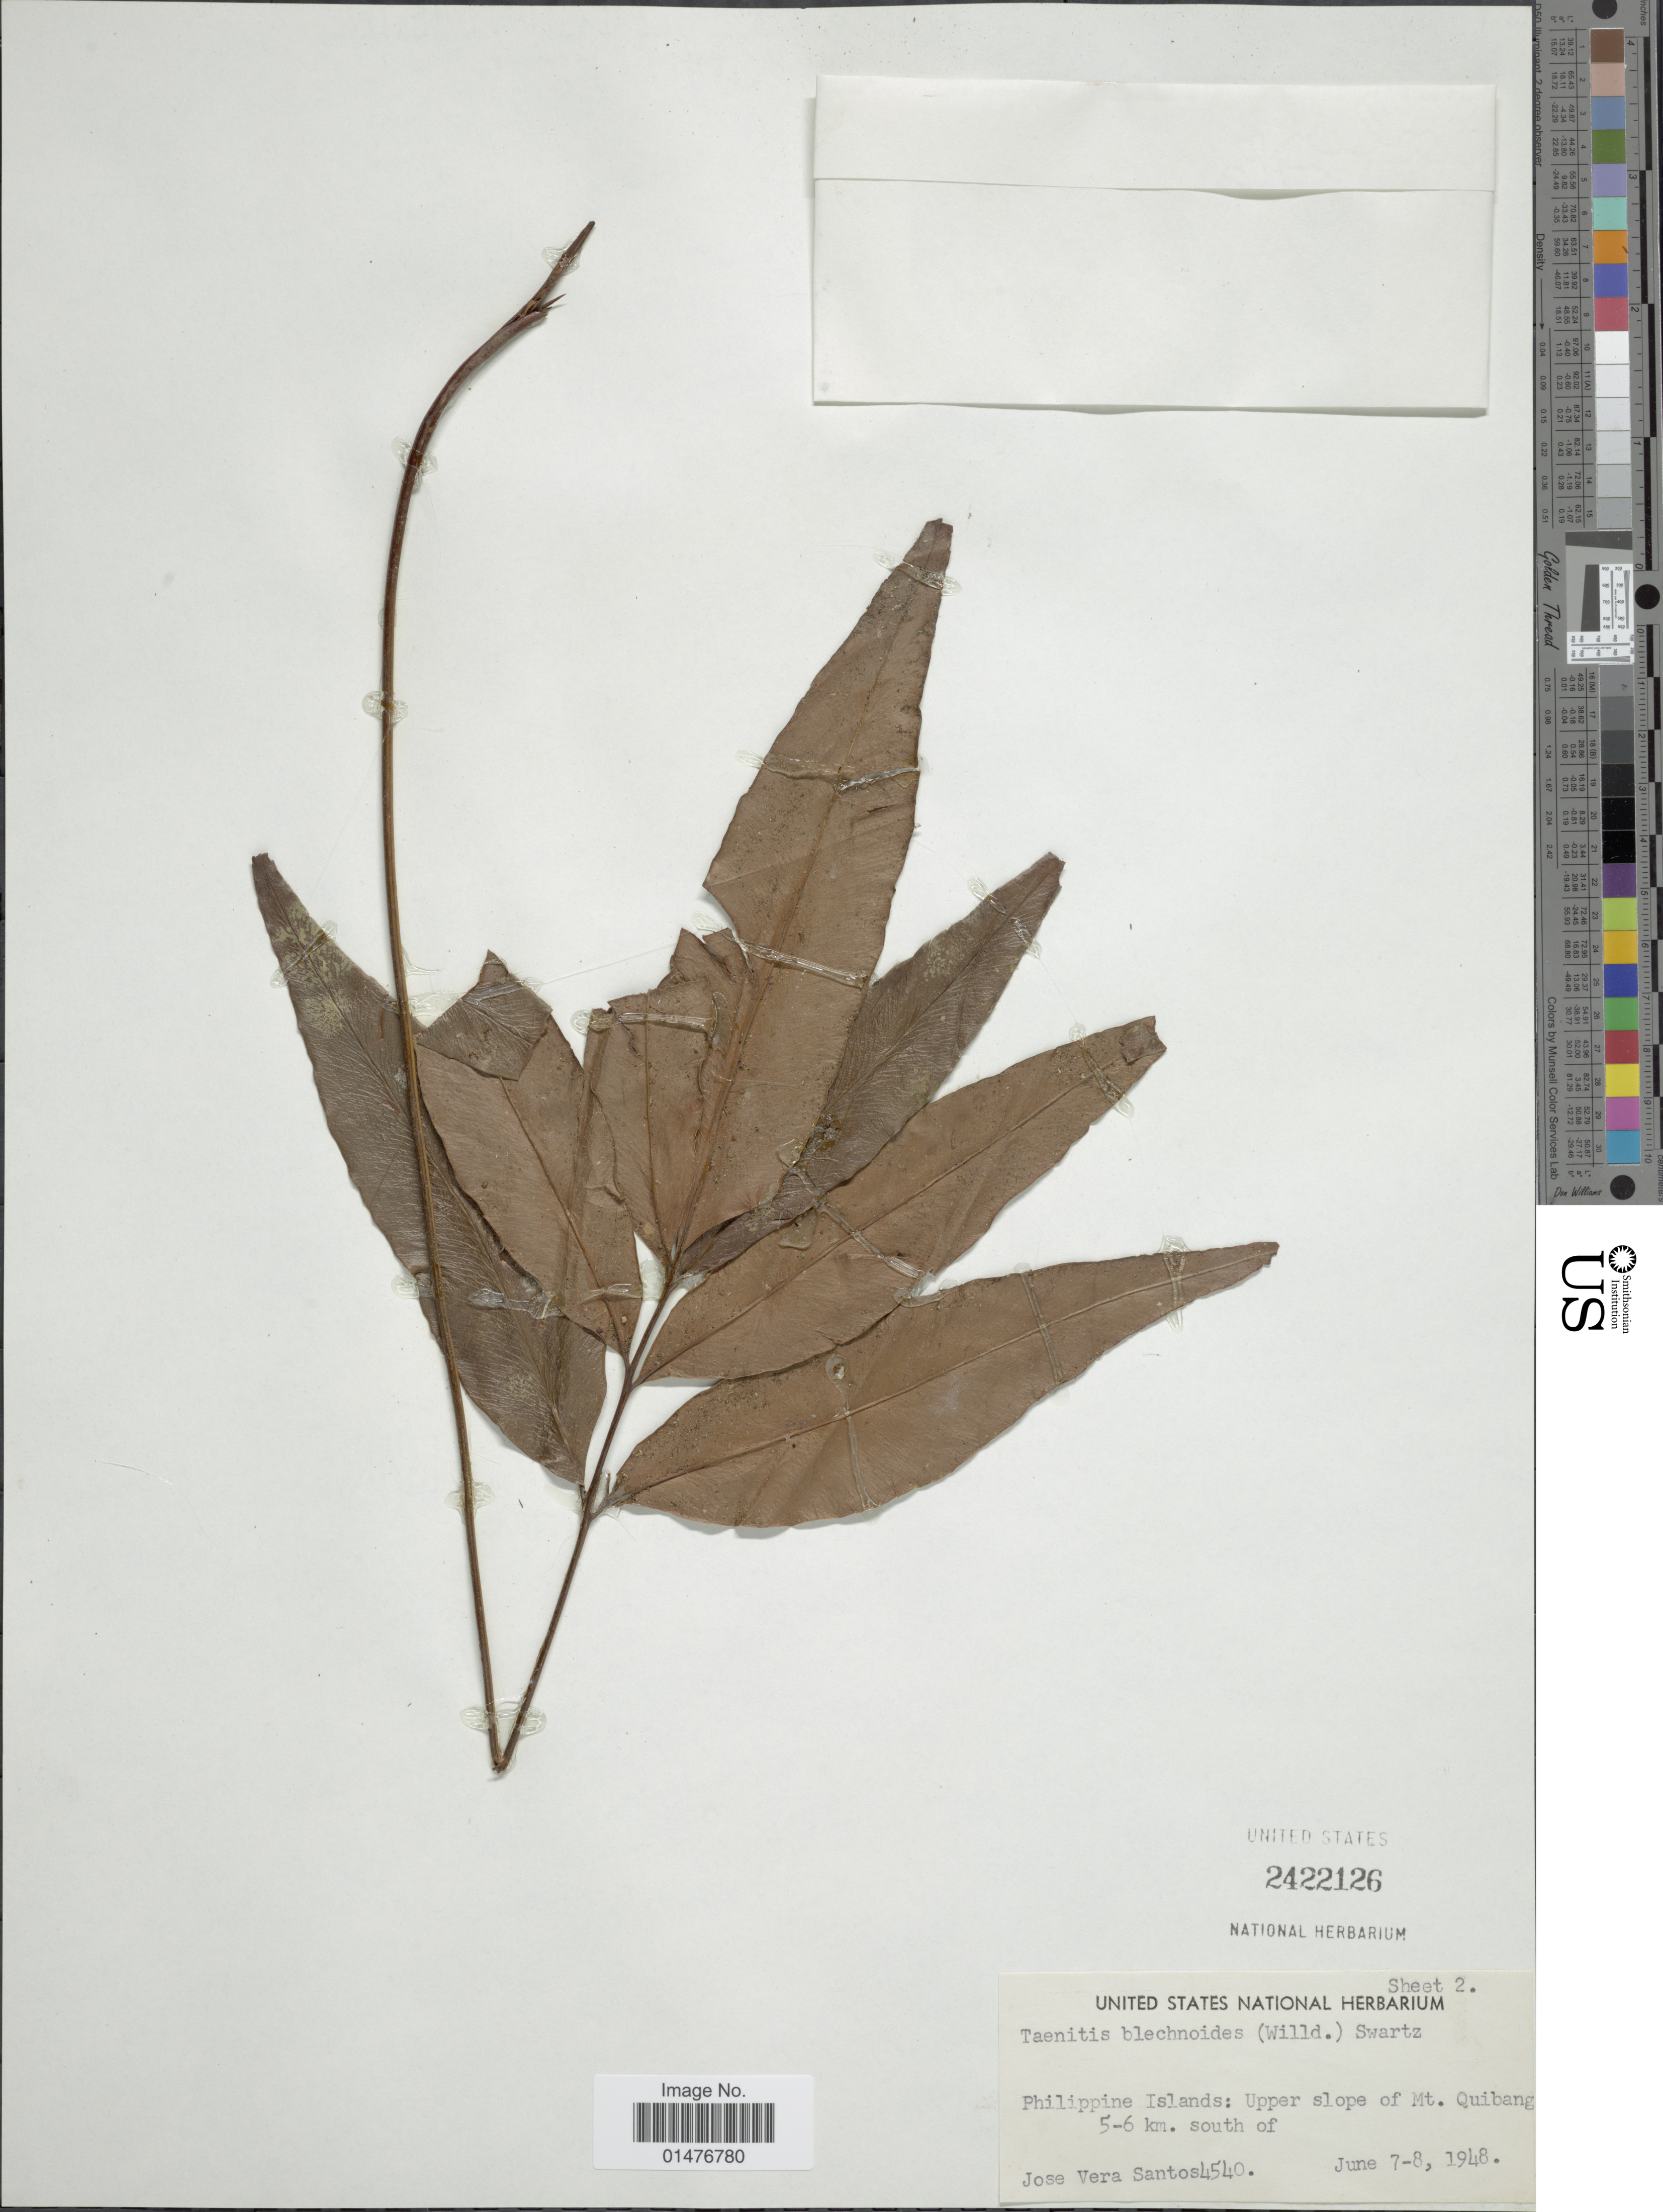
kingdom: Plantae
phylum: Tracheophyta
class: Polypodiopsida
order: Polypodiales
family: Pteridaceae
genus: Taenitis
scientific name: Taenitis blechnoides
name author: (Willd.) Sw.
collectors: J. V. Santos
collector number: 4540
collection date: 1948-06-07/1948-06-08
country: Philippines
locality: Philippine Islands: Upper slope of Mt. Quibang 5-6 km. south of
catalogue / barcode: US 2422126